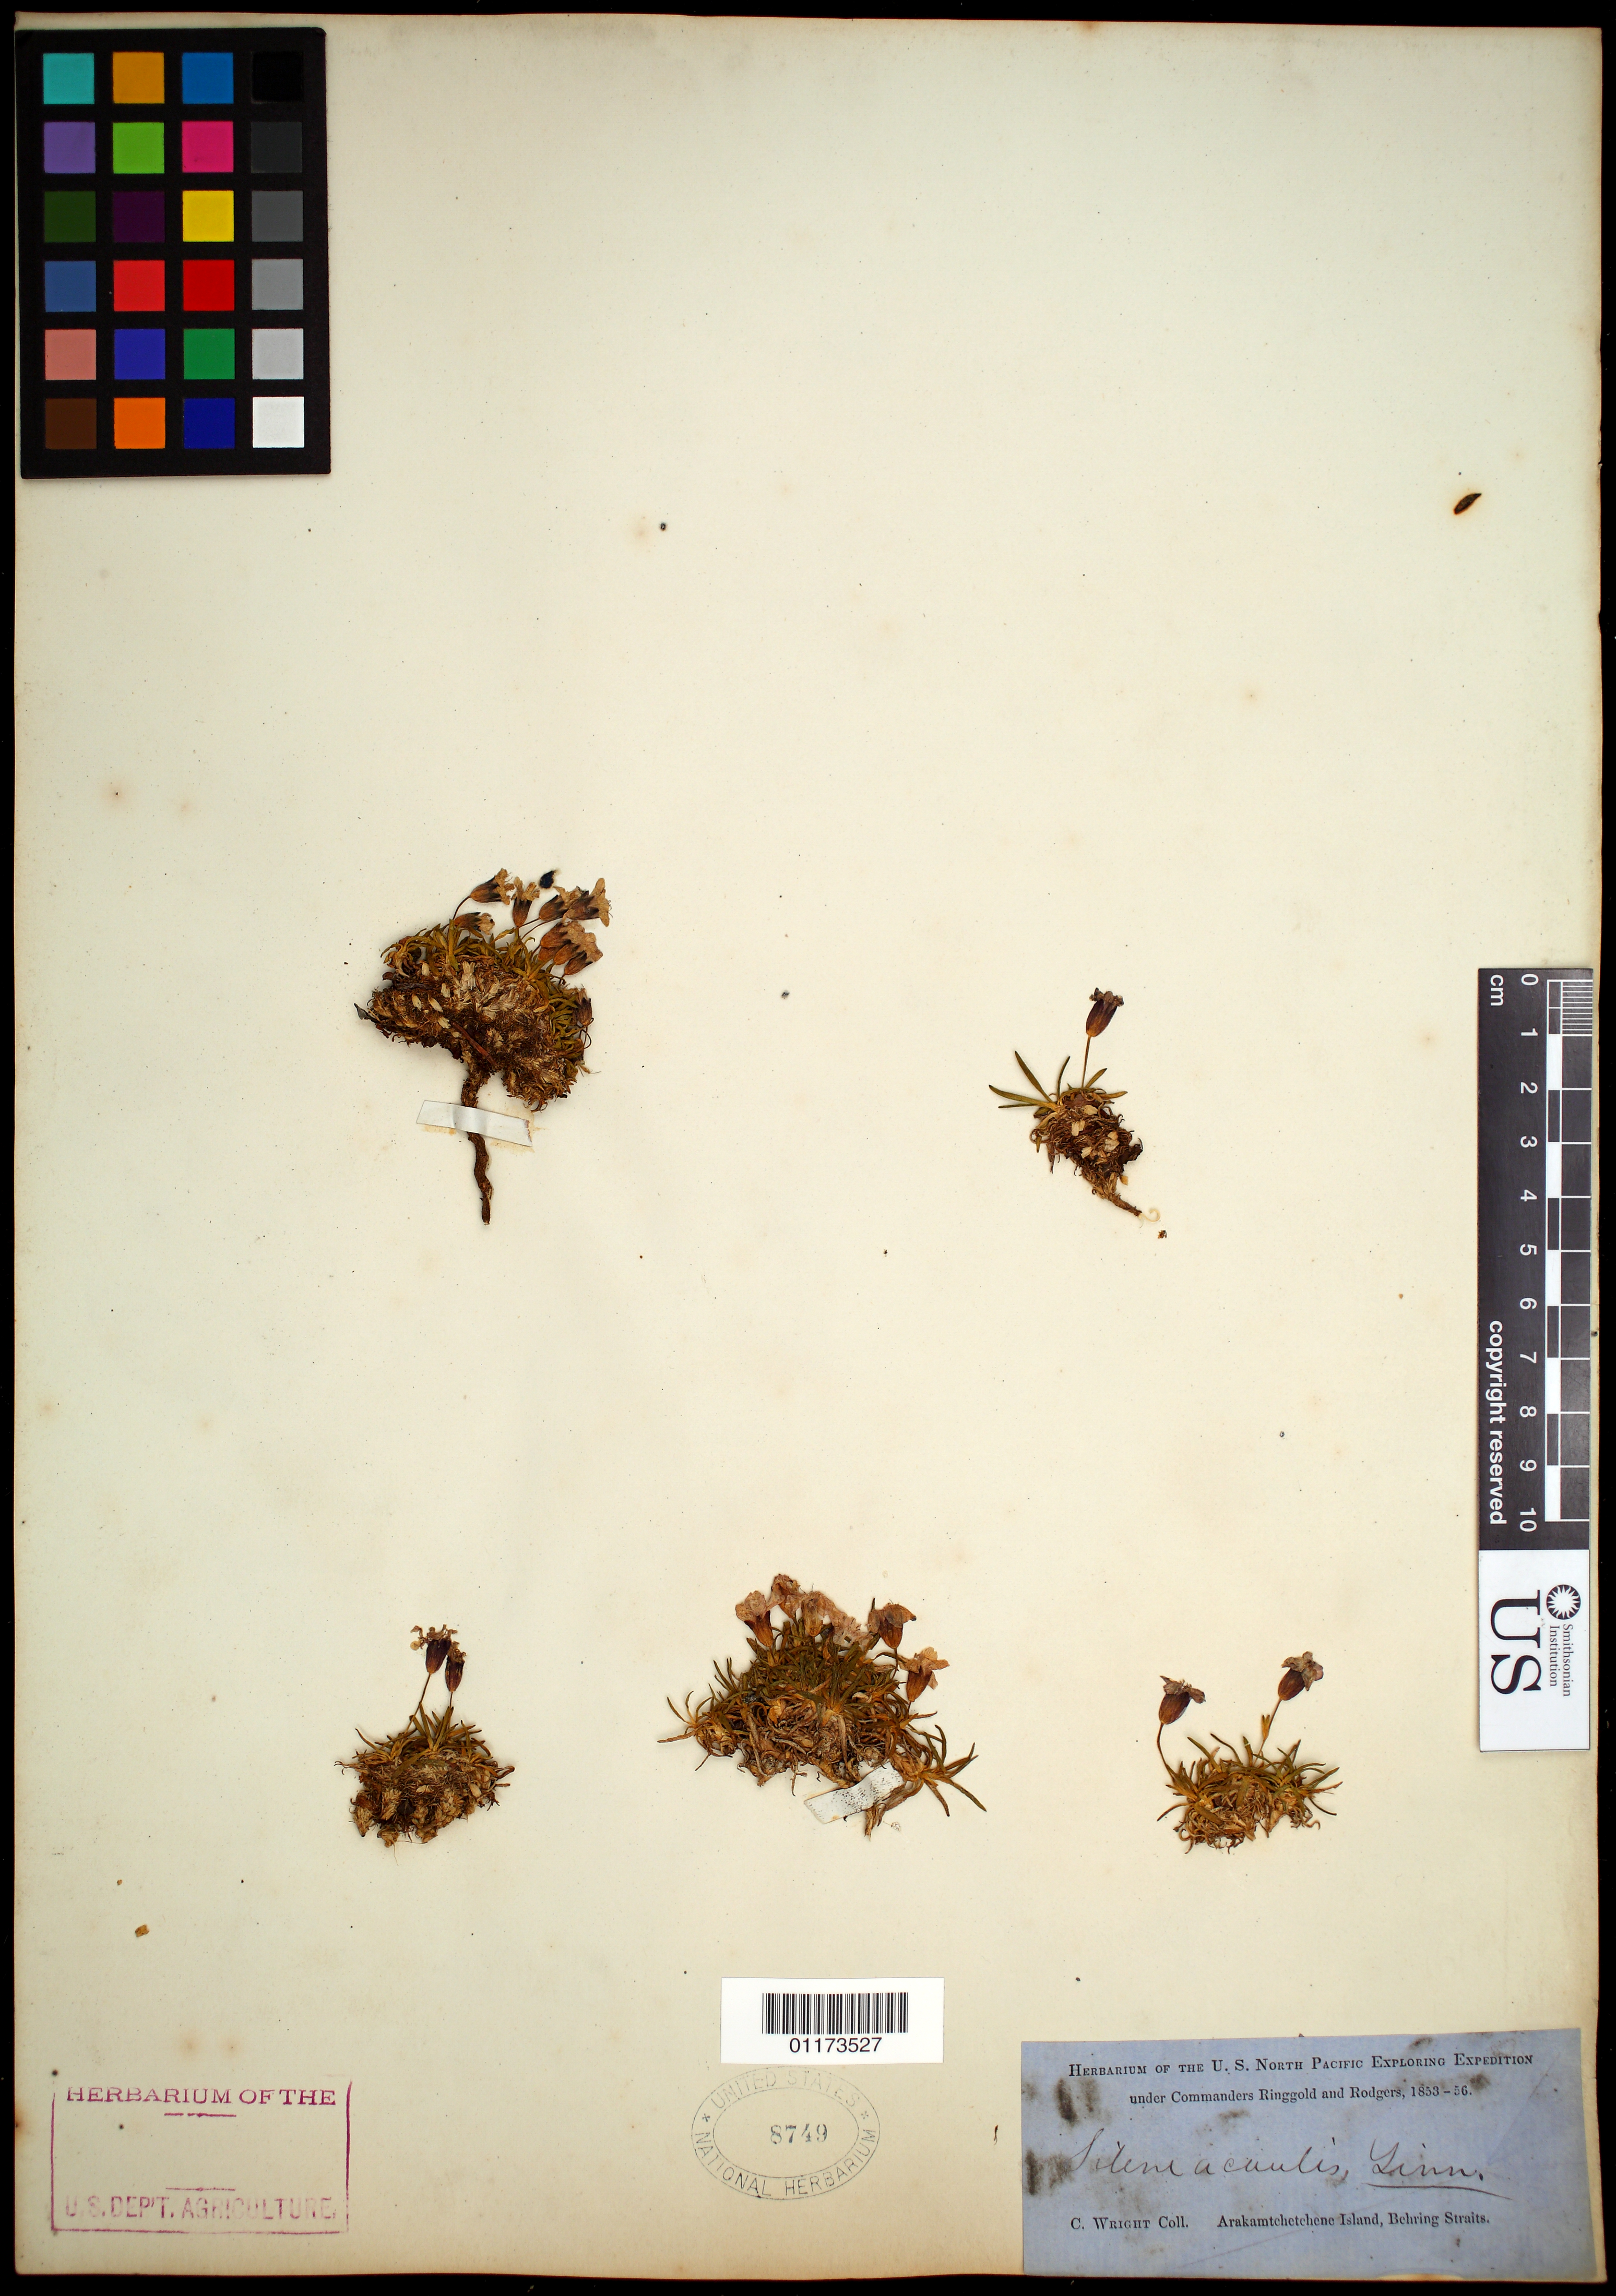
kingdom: Plantae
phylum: Tracheophyta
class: Magnoliopsida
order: Caryophyllales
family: Caryophyllaceae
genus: Silene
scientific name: Silene acaulis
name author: (L.) Jacq.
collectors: C. Wright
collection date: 1853/1856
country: Russian Federation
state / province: Chukotka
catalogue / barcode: US 8749